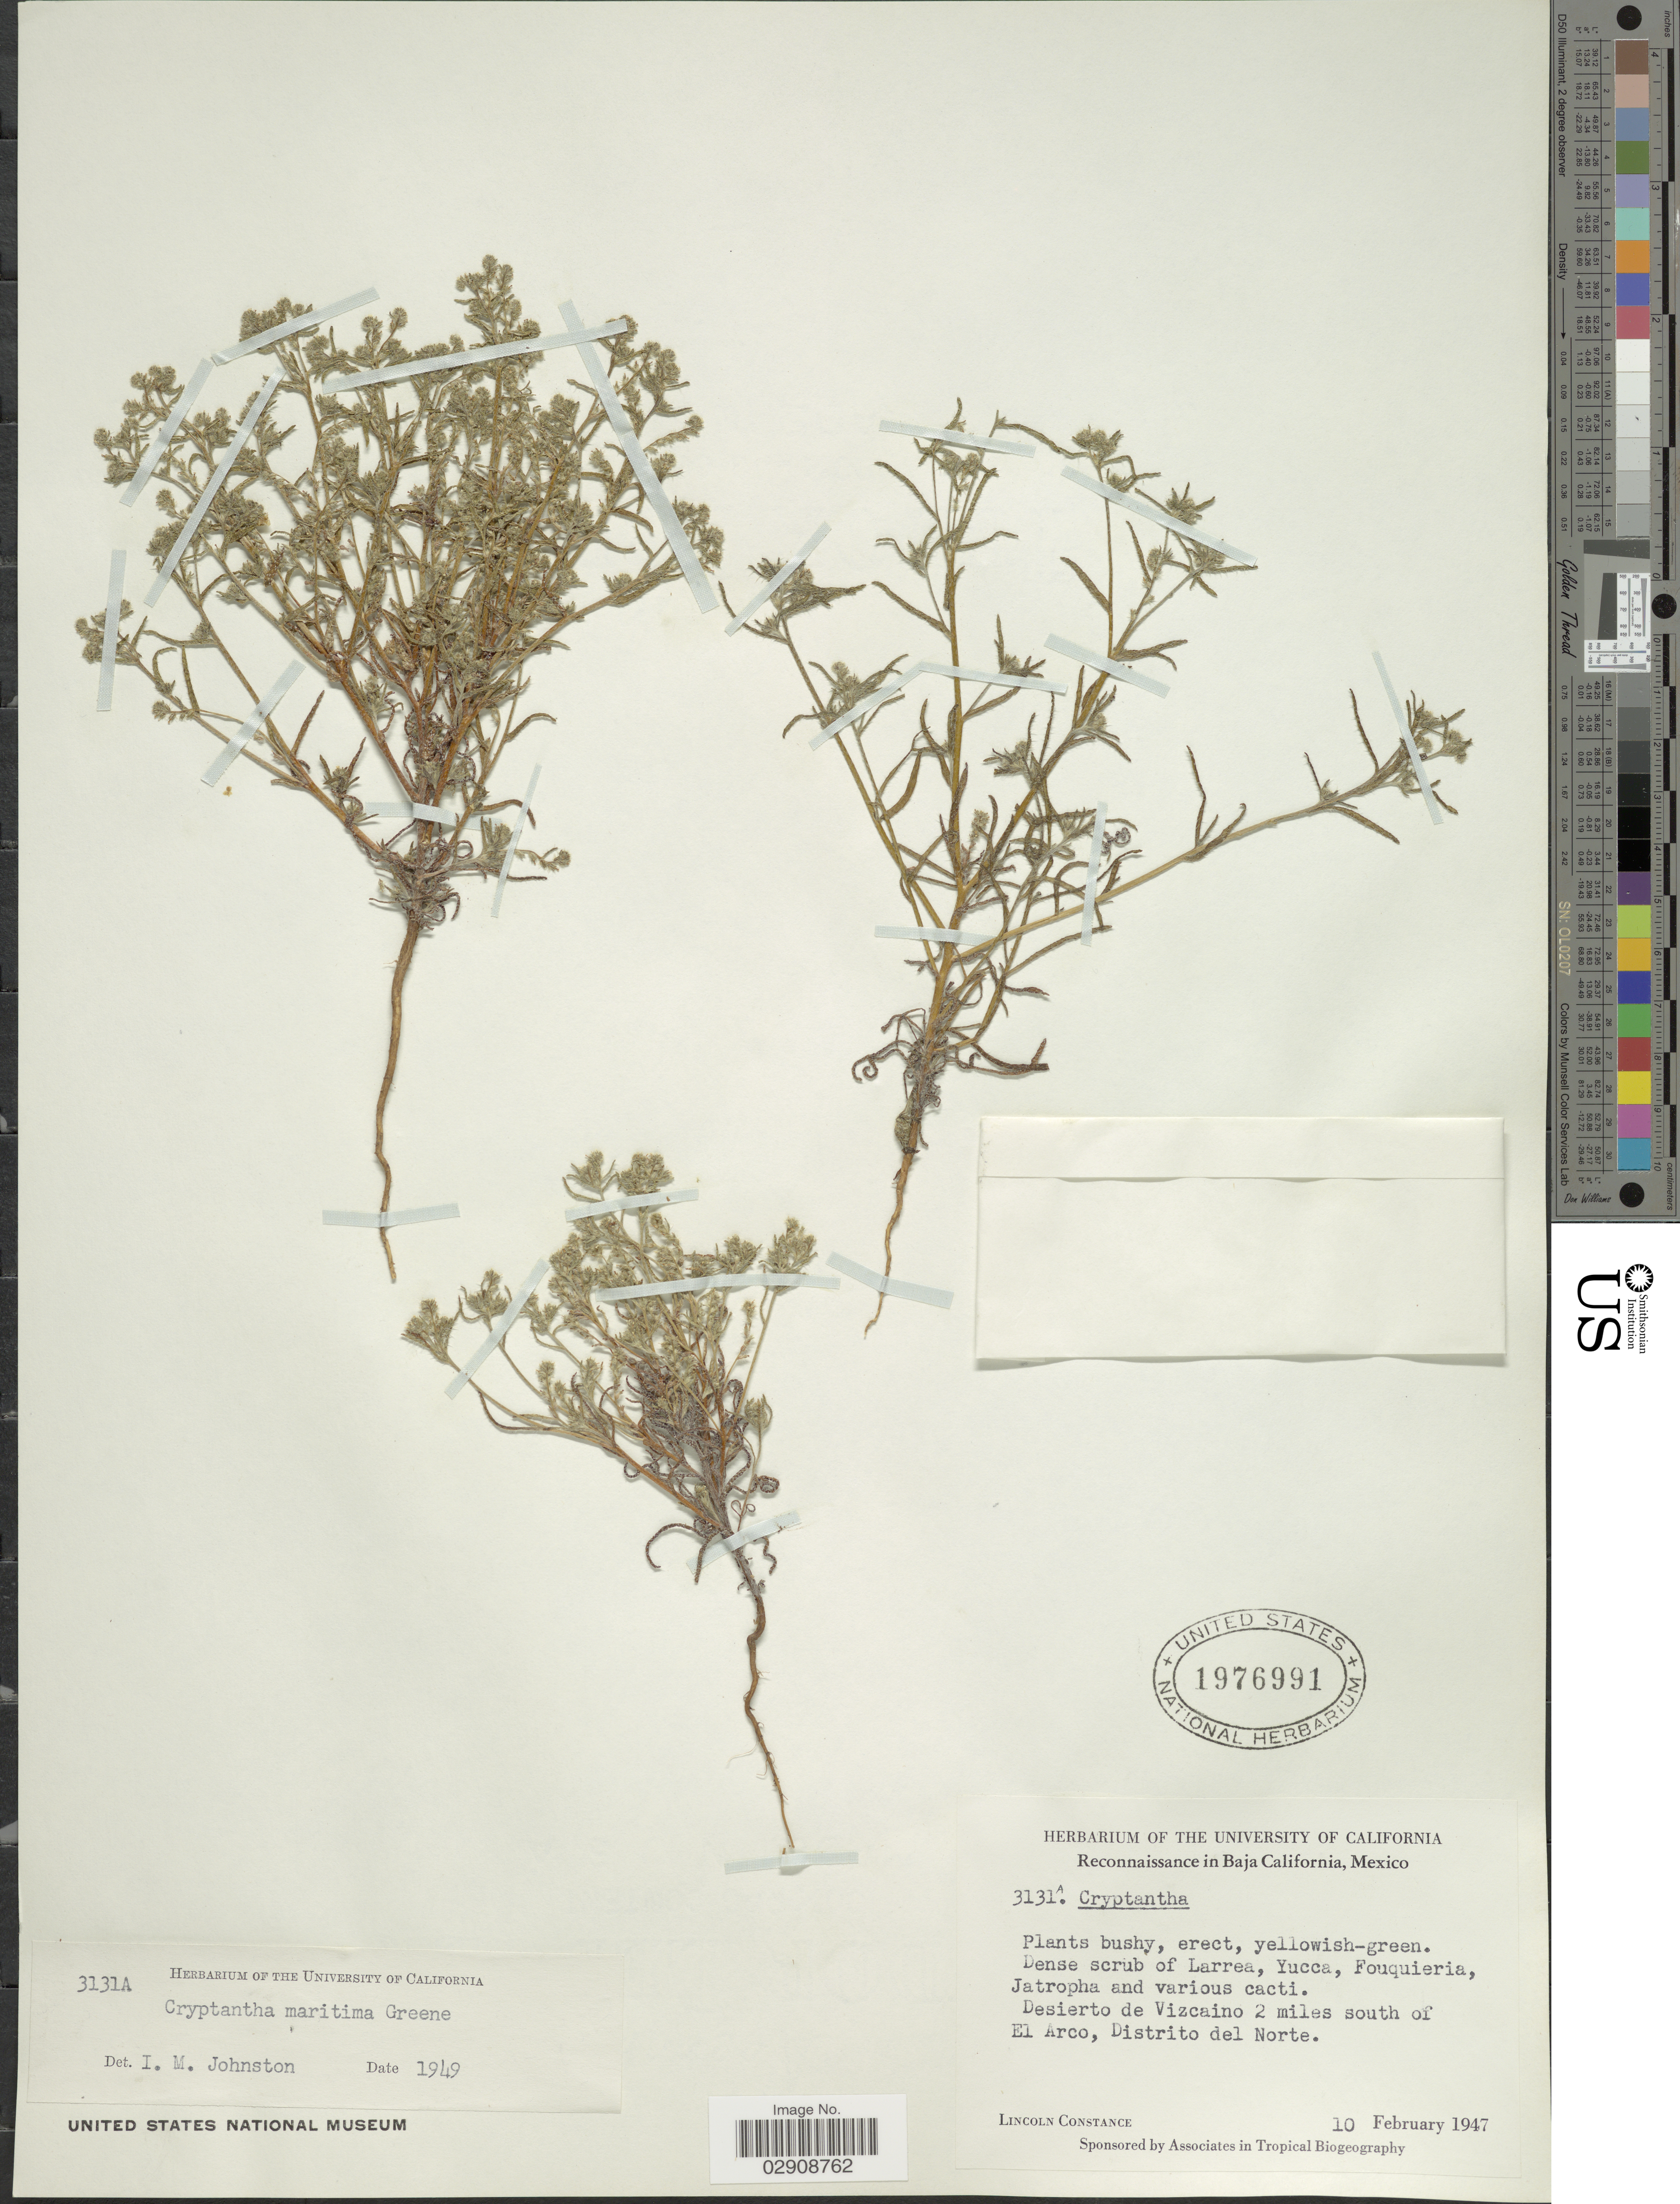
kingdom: Plantae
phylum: Tracheophyta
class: Magnoliopsida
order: Boraginales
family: Boraginaceae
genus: Cryptantha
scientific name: Cryptantha maritima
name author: (Greene) Greene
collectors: L. Constance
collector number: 3131A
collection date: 1947-02-10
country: Mexico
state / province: Baja California Norte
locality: Desierto de Vizcaino 2 miles south of El Arco, Distrito del Norte.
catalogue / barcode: US 1976991